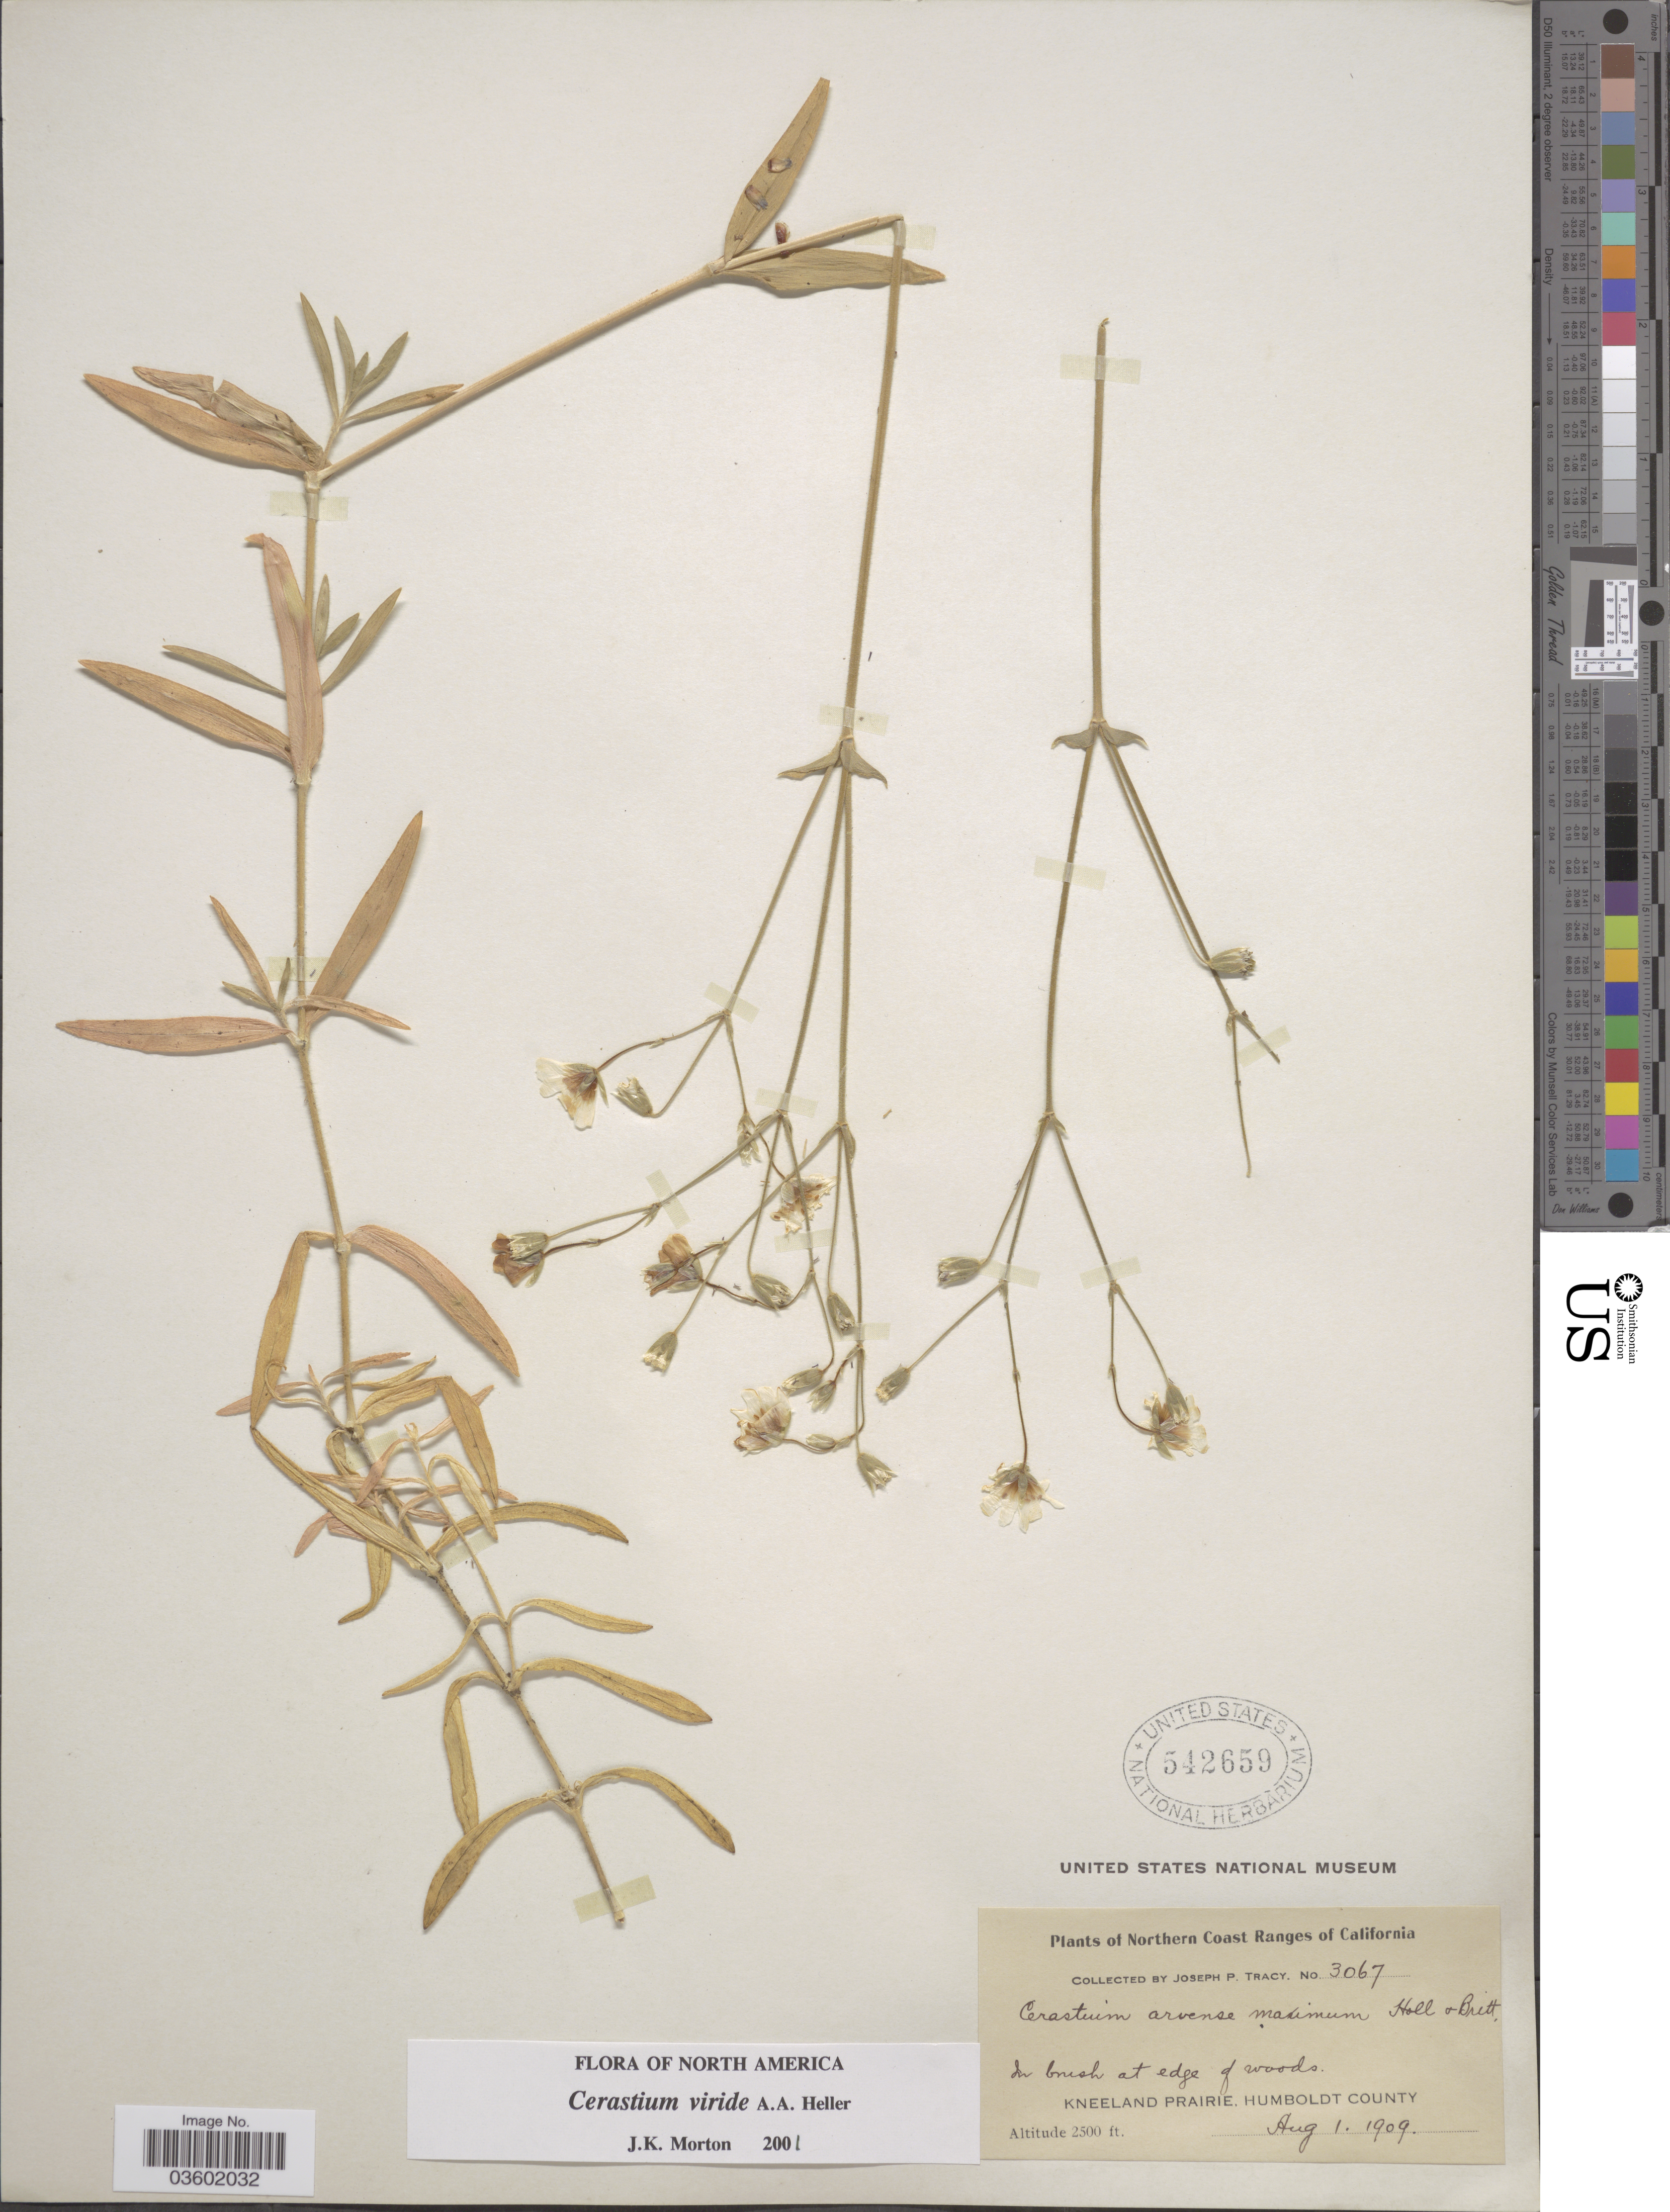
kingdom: Plantae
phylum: Tracheophyta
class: Magnoliopsida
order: Caryophyllales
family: Caryophyllaceae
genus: Cerastium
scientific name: Cerastium viride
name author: A. Heller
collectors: J. Tracy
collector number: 3067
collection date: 1909-08-01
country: United States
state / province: California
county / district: Humboldt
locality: Northern Coast Ranges of California. Kneeland Prairie, Humboldt County.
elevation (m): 762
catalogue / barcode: US 542659